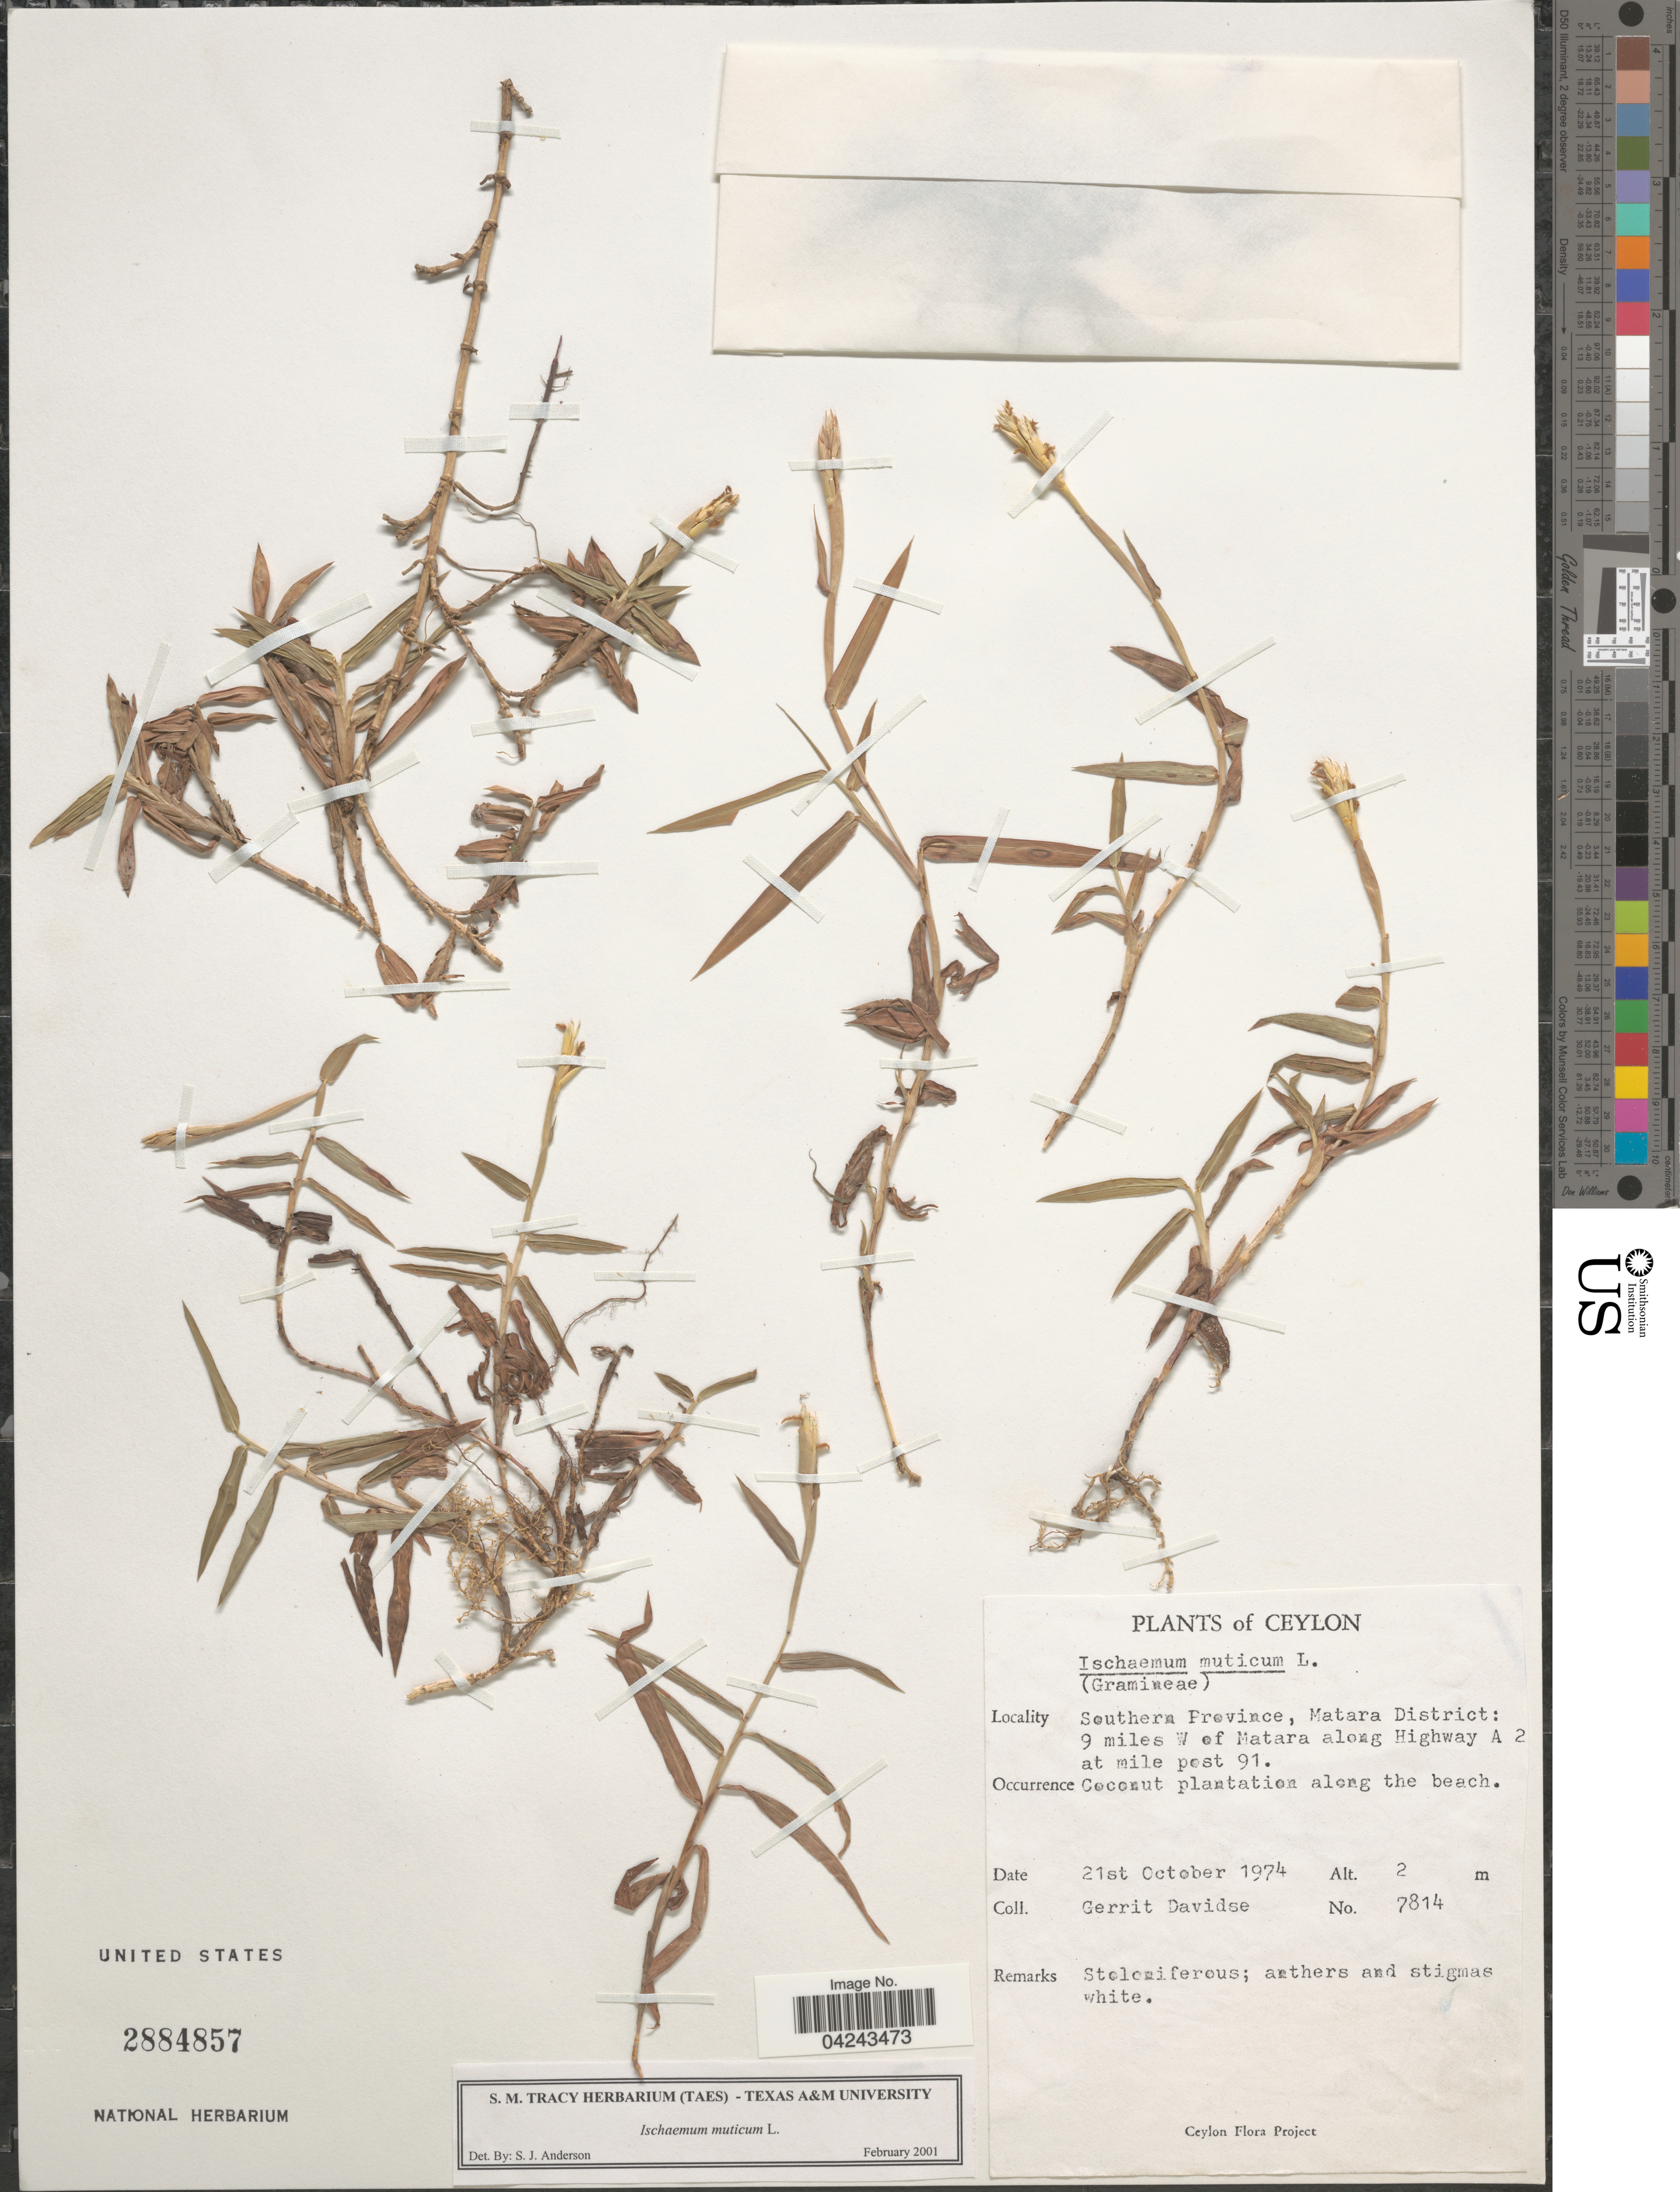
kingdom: Plantae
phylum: Tracheophyta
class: Liliopsida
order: Poales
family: Poaceae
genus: Ischaemum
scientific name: Ischaemum muticum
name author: L.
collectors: G. Davidse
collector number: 7814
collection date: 1974-10-21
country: Sri Lanka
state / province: Southern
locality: Matara District: 9 miles W of Matara along Highway A 2 at mile post 91. Coconut plantation along the beach.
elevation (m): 2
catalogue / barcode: US 2884857